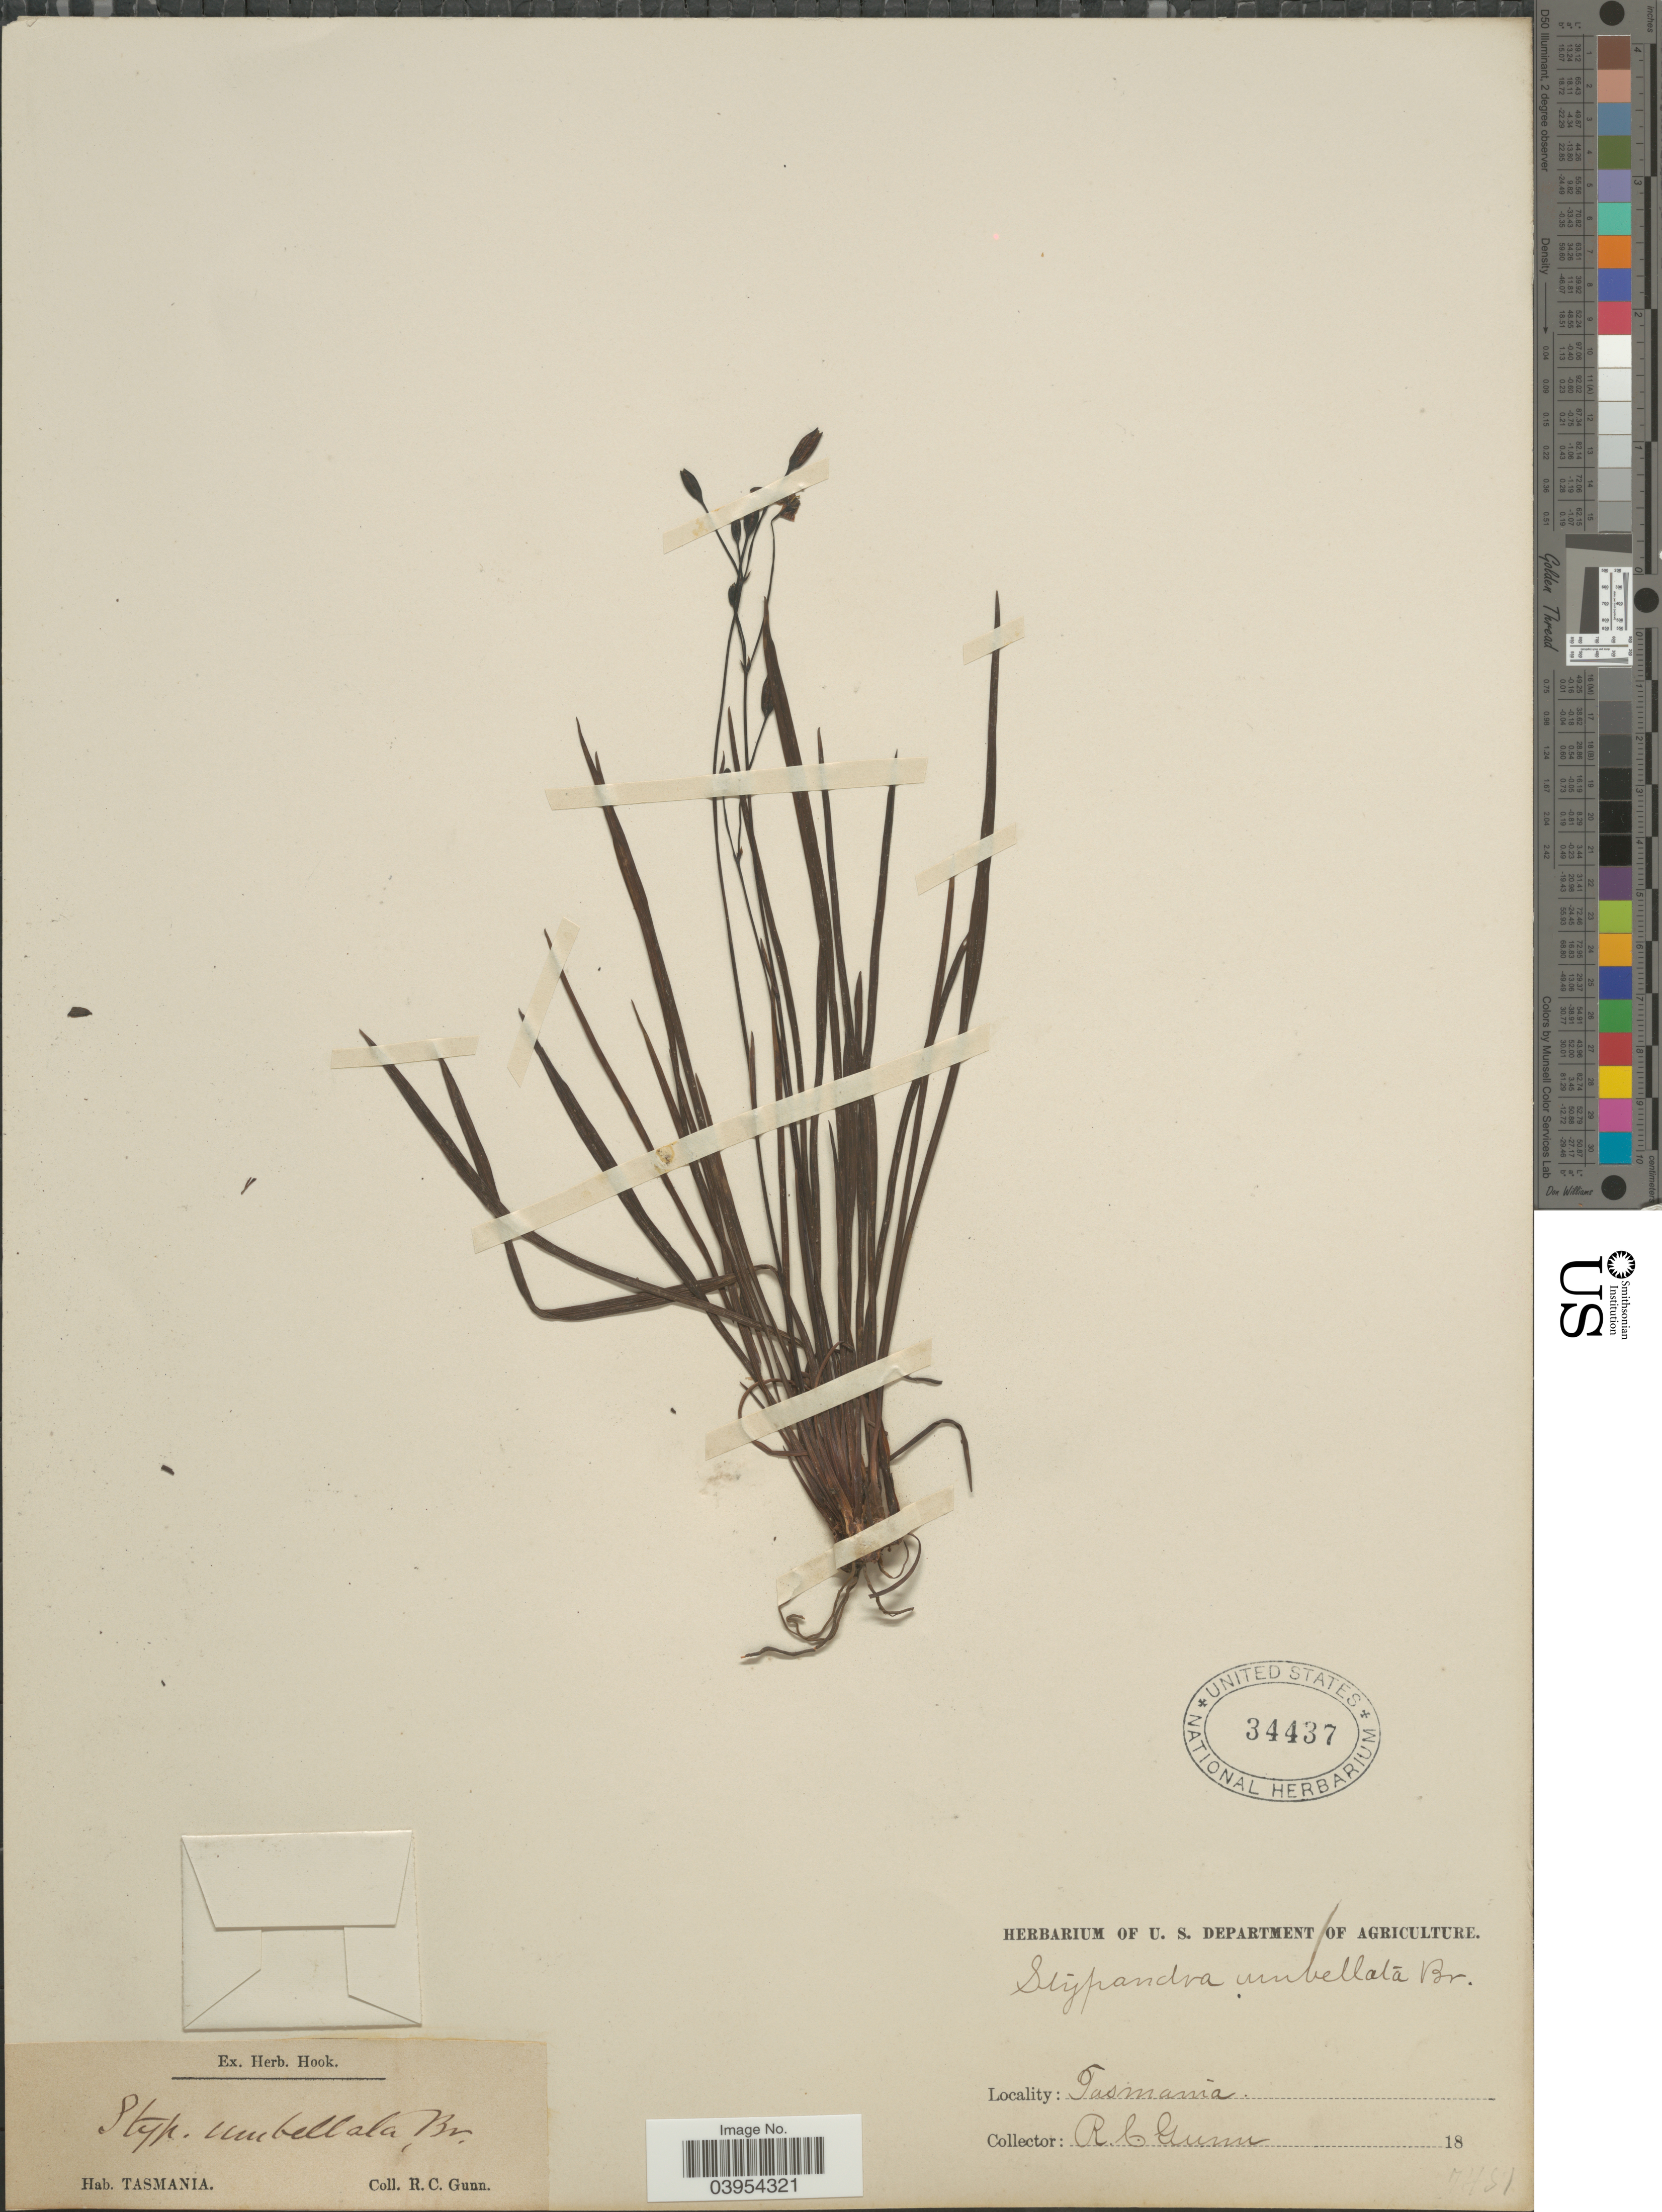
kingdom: Plantae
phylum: Tracheophyta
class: Liliopsida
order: Asparagales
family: Asphodelaceae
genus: Thelionema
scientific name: Thelionema umbellatum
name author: (R. Br.) R.J.F. Hend.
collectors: R. Gunn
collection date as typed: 18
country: Australia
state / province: Tasmania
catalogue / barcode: US 34437